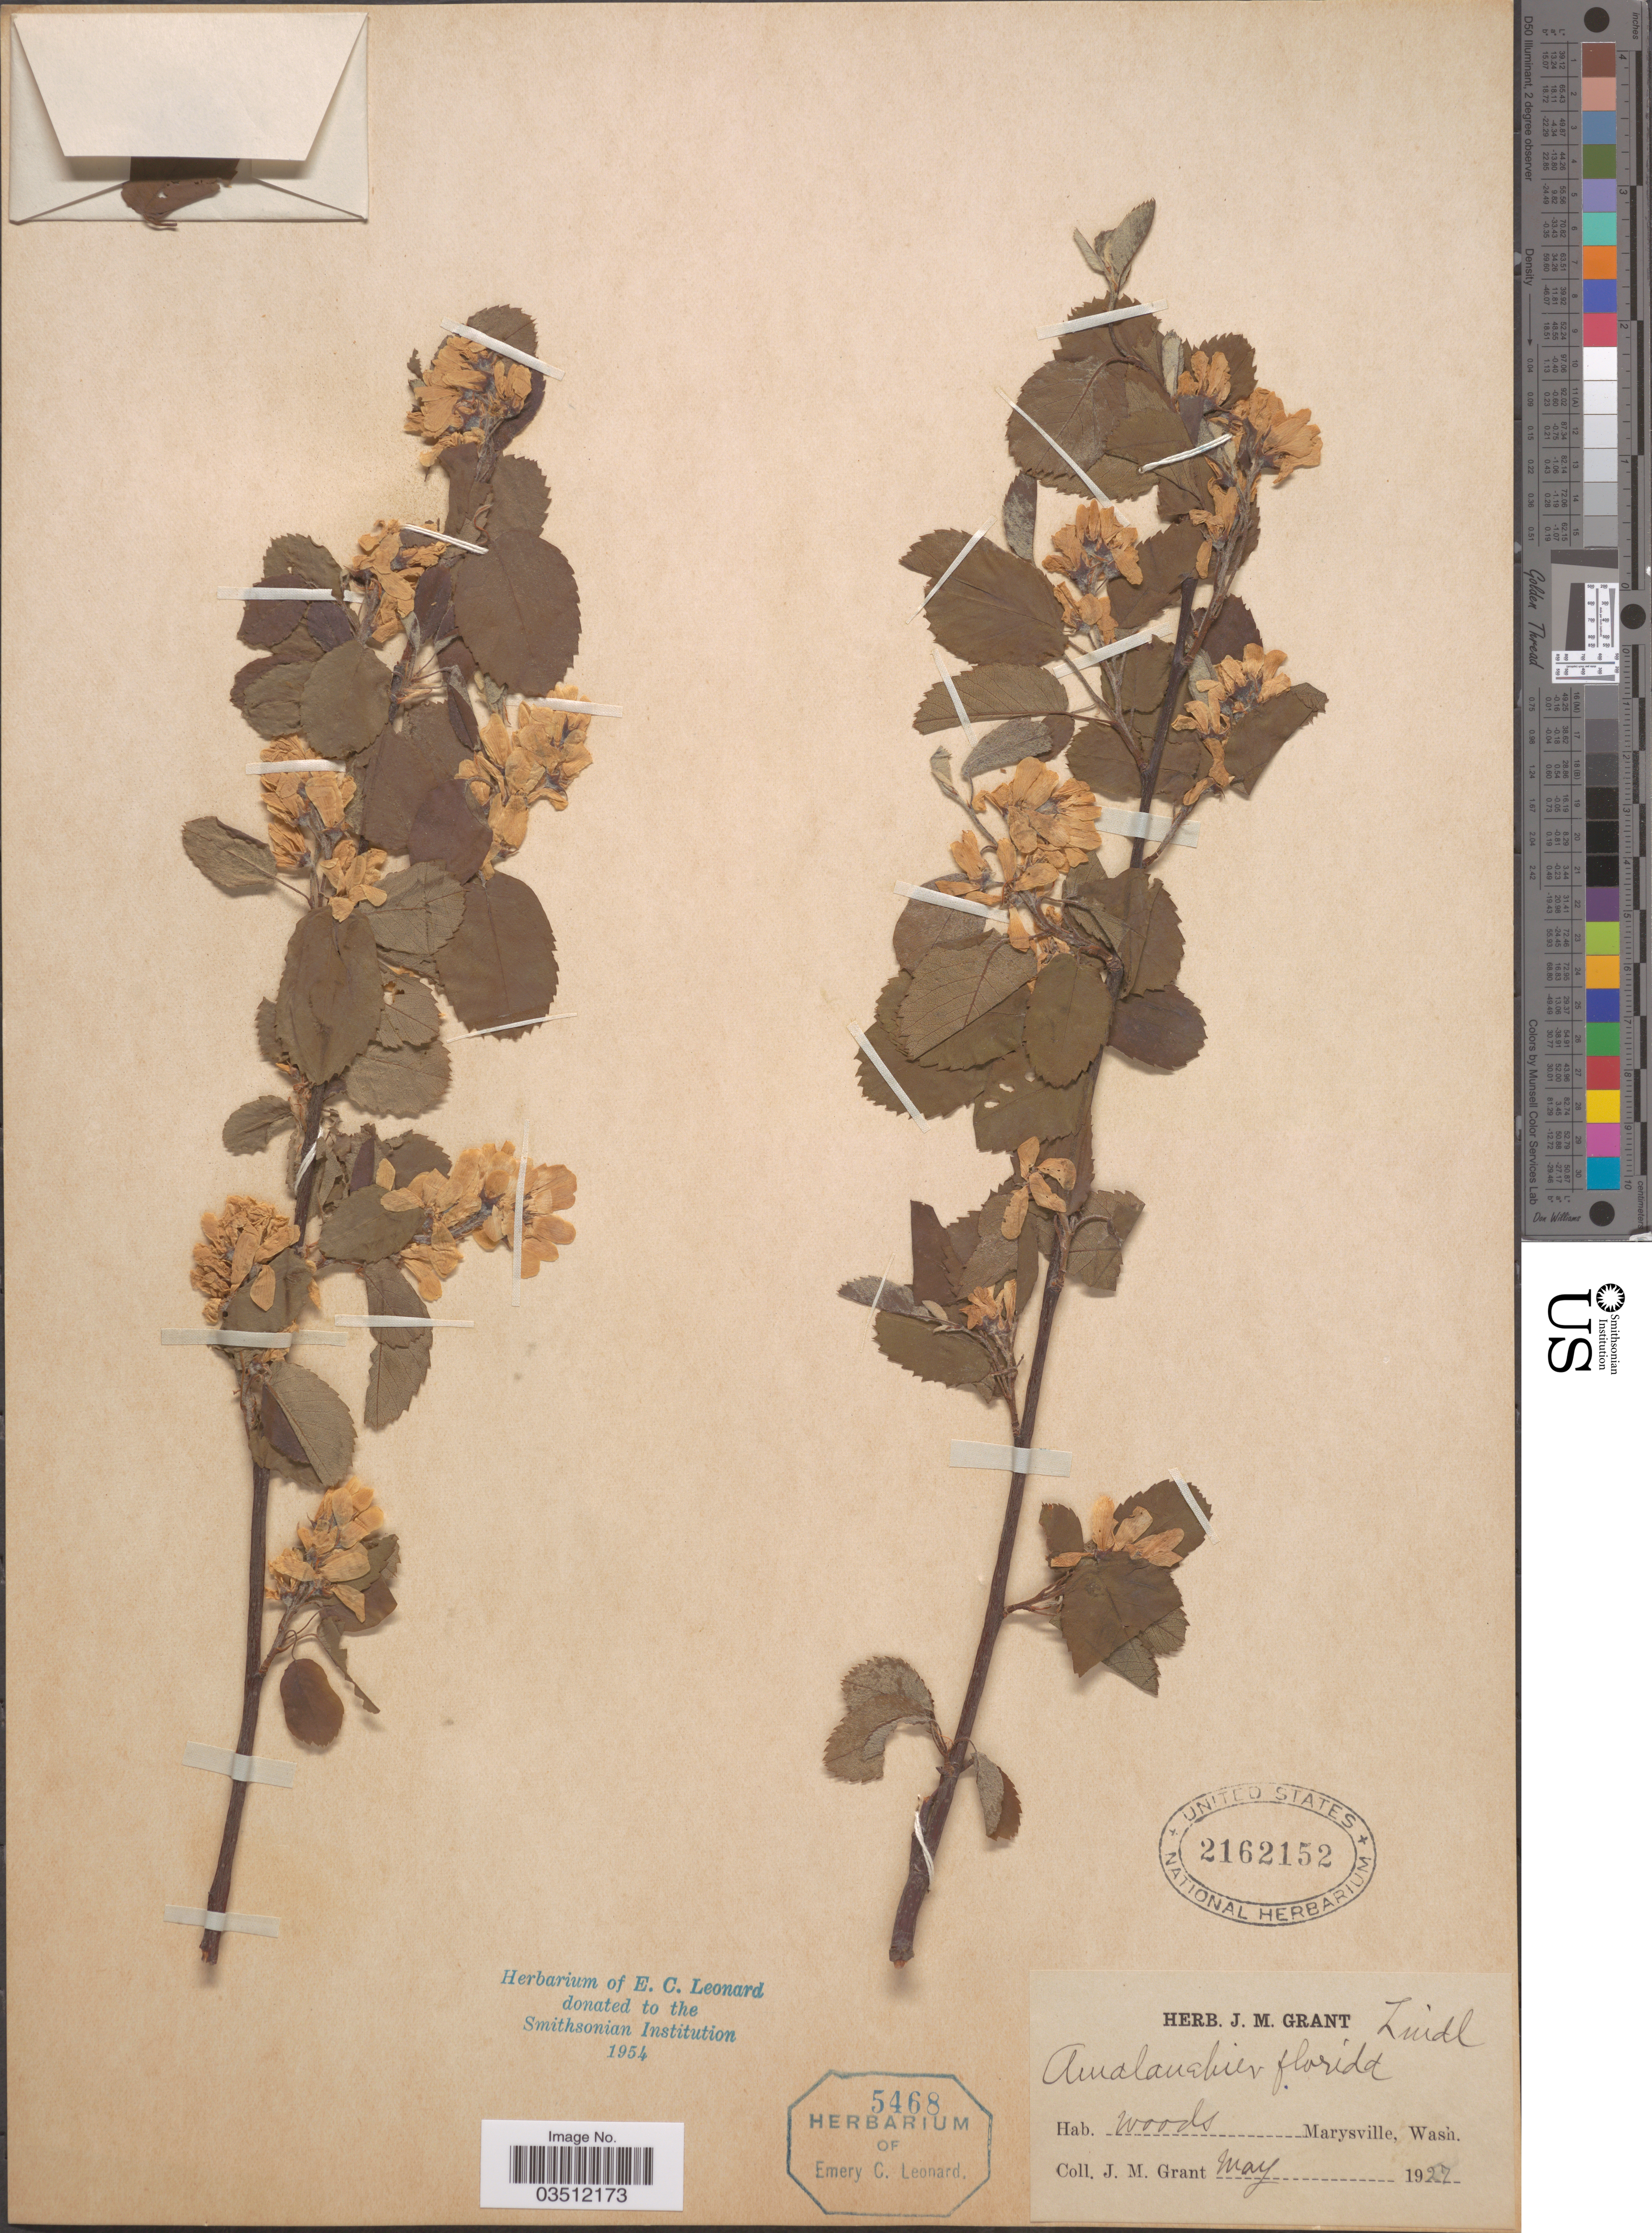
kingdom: Plantae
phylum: Tracheophyta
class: Magnoliopsida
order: Rosales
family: Rosaceae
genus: Amelanchier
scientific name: Amelanchier florida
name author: Lindl.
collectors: J. M. Grant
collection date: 1927-05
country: United States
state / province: Washington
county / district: Snohomish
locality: Marysville.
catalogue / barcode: US 2162152